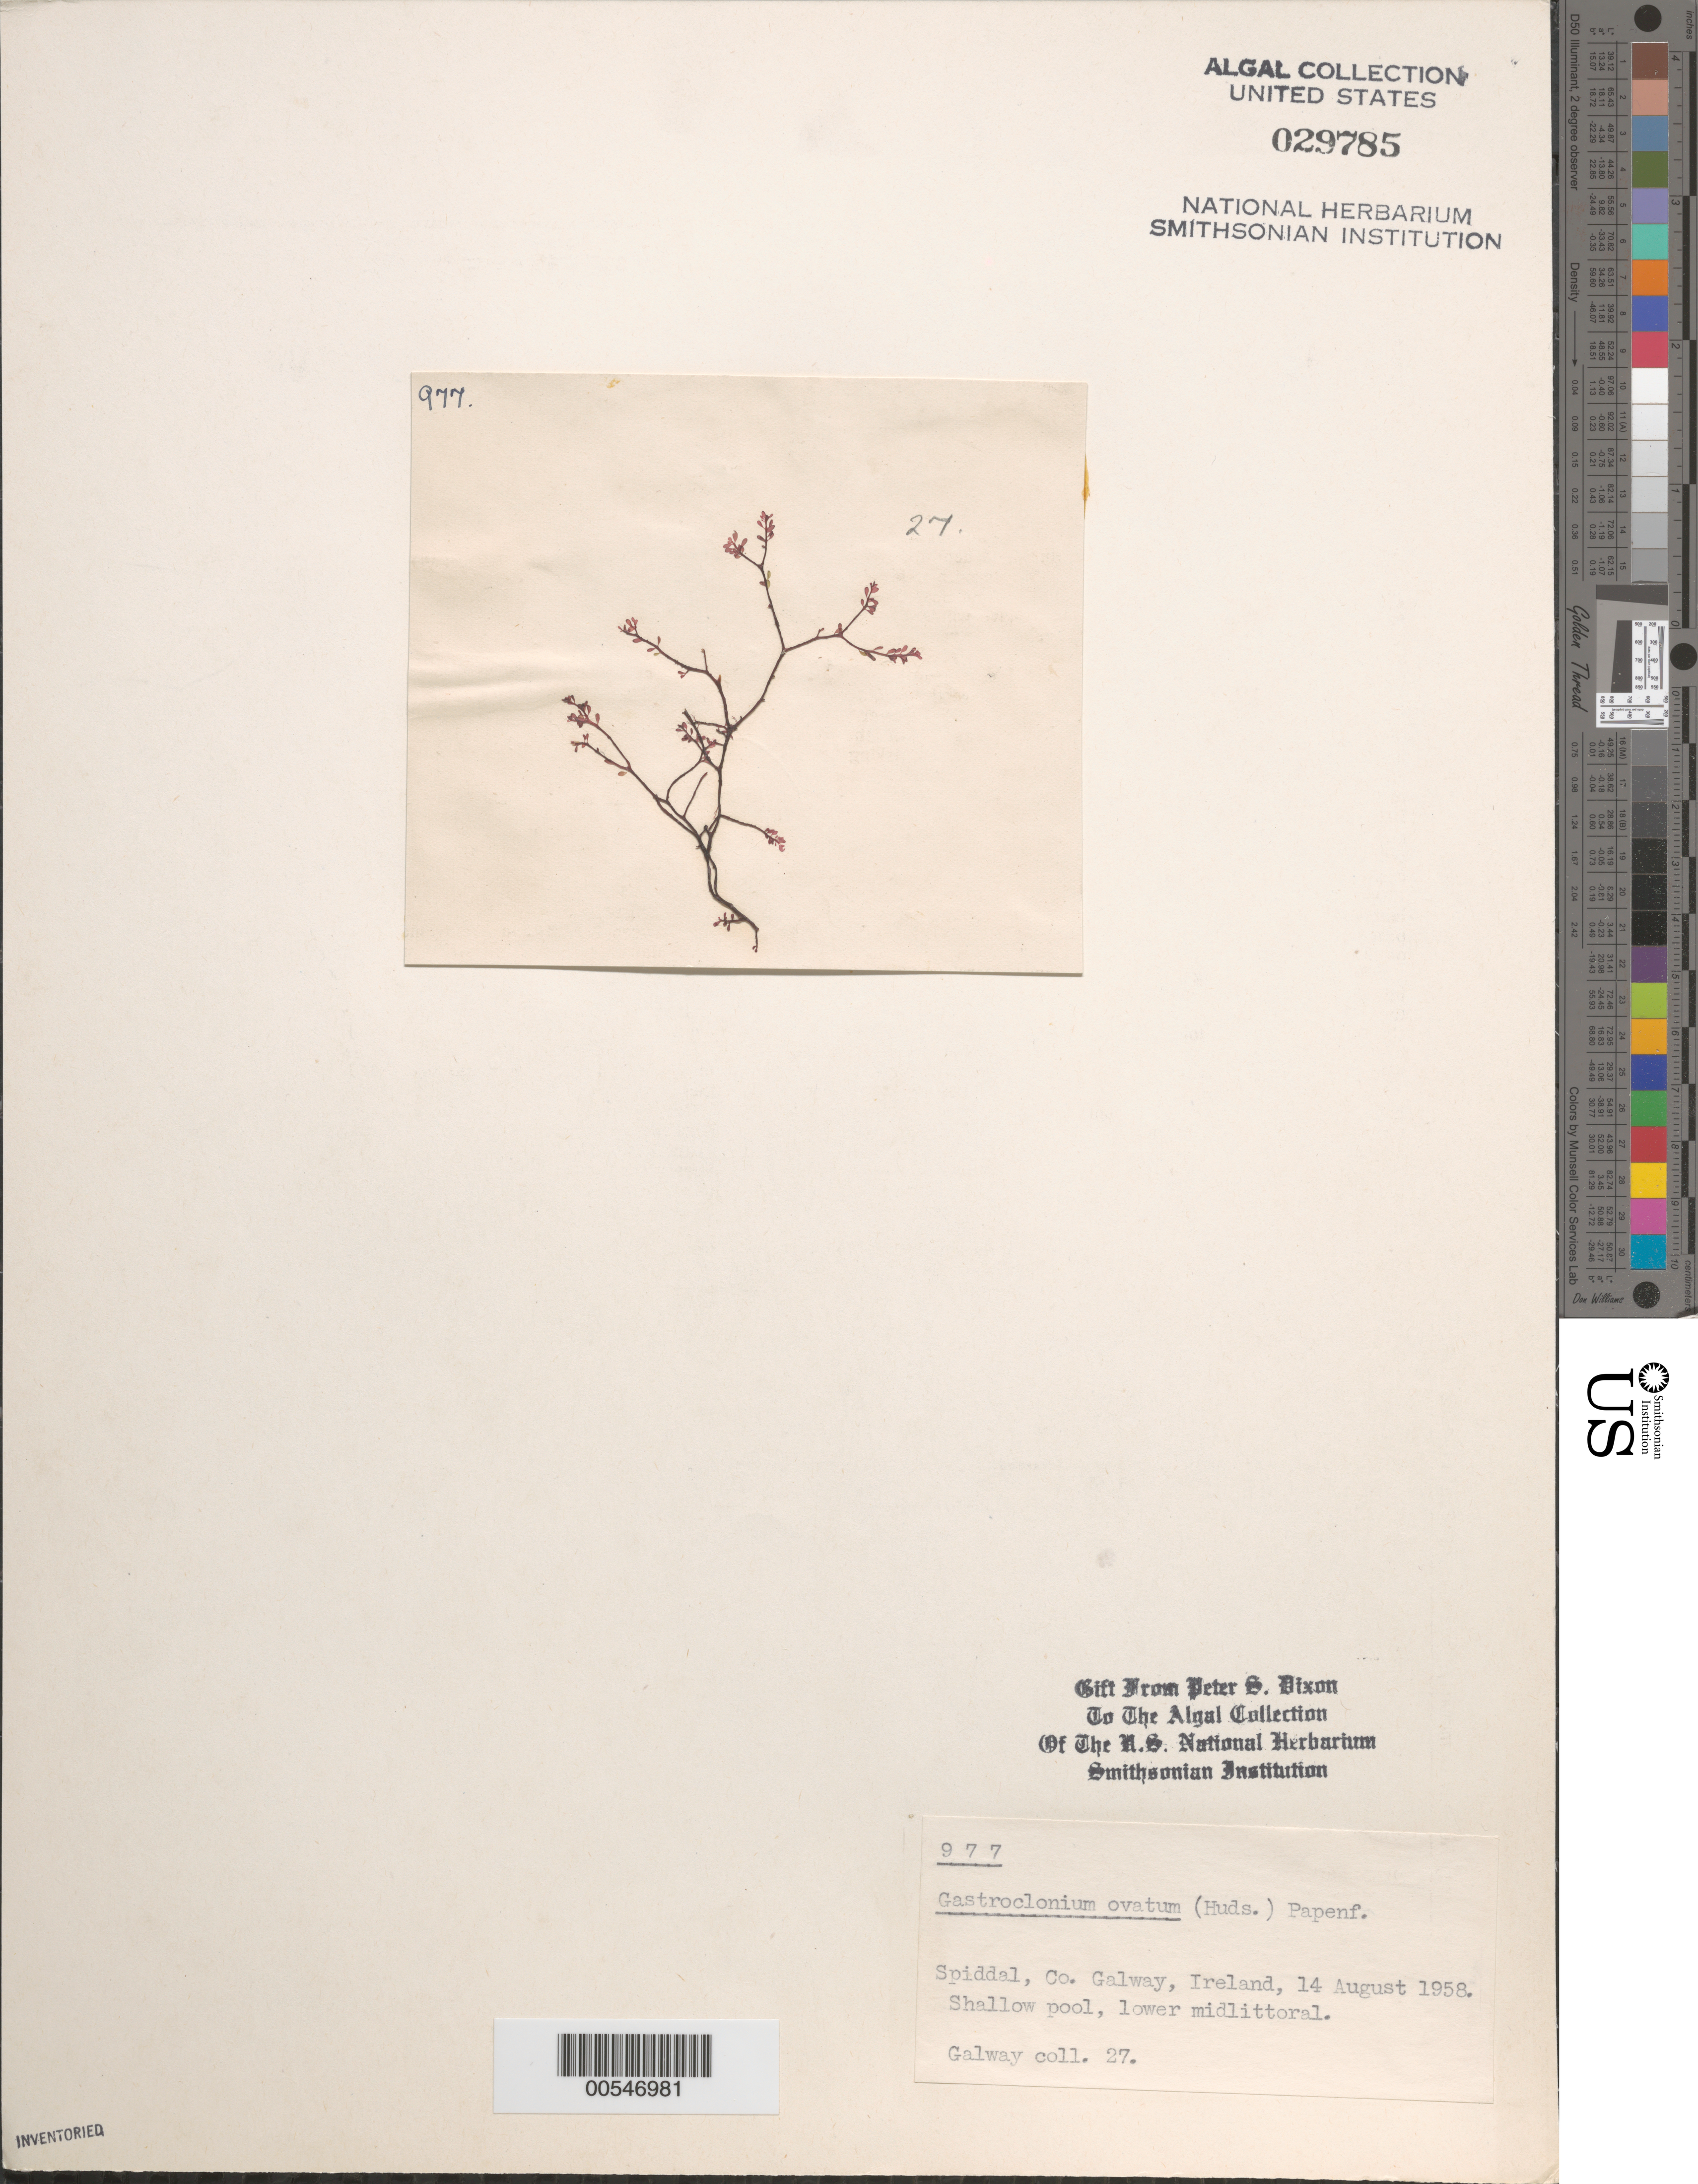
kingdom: Plantae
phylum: Rhodophyta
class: Florideophyceae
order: Rhodymeniales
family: Champiaceae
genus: Gastroclonium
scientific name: Gastroclonium ovatum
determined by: Dixon, P. S.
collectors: P. S. Dixon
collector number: PSD 977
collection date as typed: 14 Aug 1958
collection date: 1958-08-14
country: Ireland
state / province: Connaught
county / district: Galway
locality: Spiddal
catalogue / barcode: US 29785